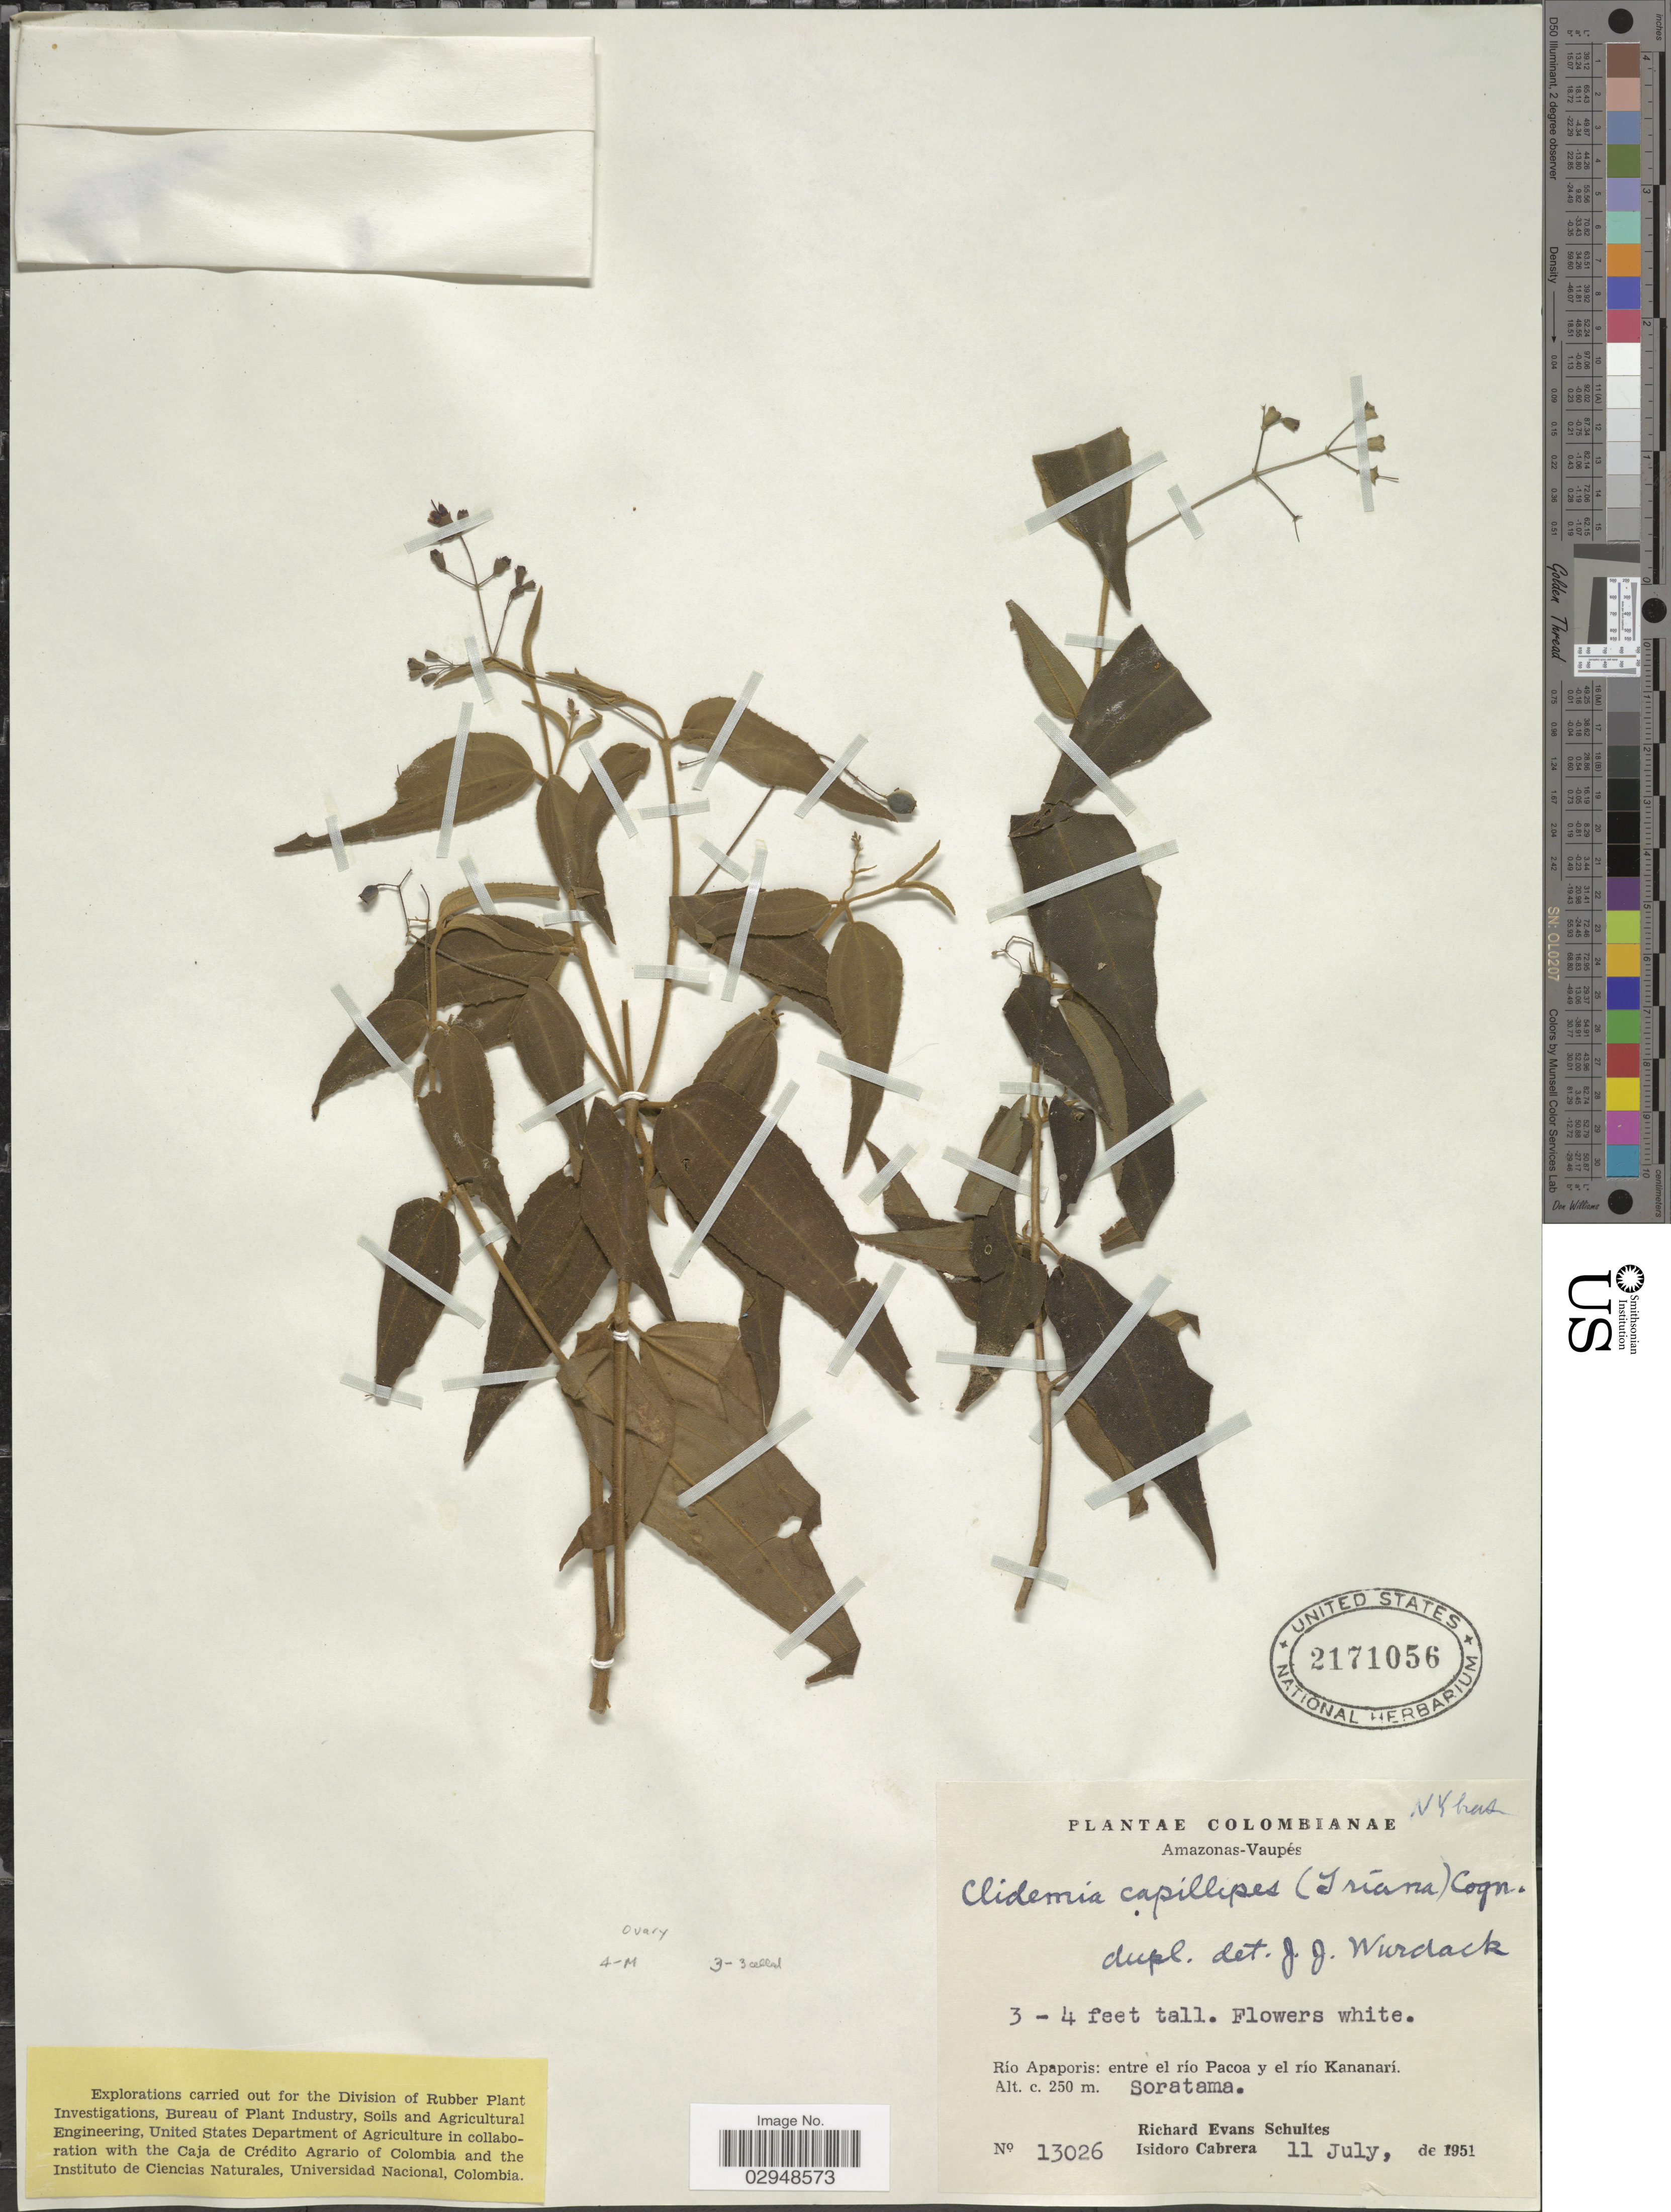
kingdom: Plantae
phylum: Tracheophyta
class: Magnoliopsida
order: Myrtales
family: Melastomataceae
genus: Clidemia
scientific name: Clidemia capillipes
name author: (Triana) Cogn.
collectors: R. E. Schultes & I. Cabrera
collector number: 13026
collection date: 1951-07-11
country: Colombia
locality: Amazonas-Vaupés: Río Apaporis: entre el río Pacoa y el río Kananarí.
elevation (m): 250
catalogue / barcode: US 2171056